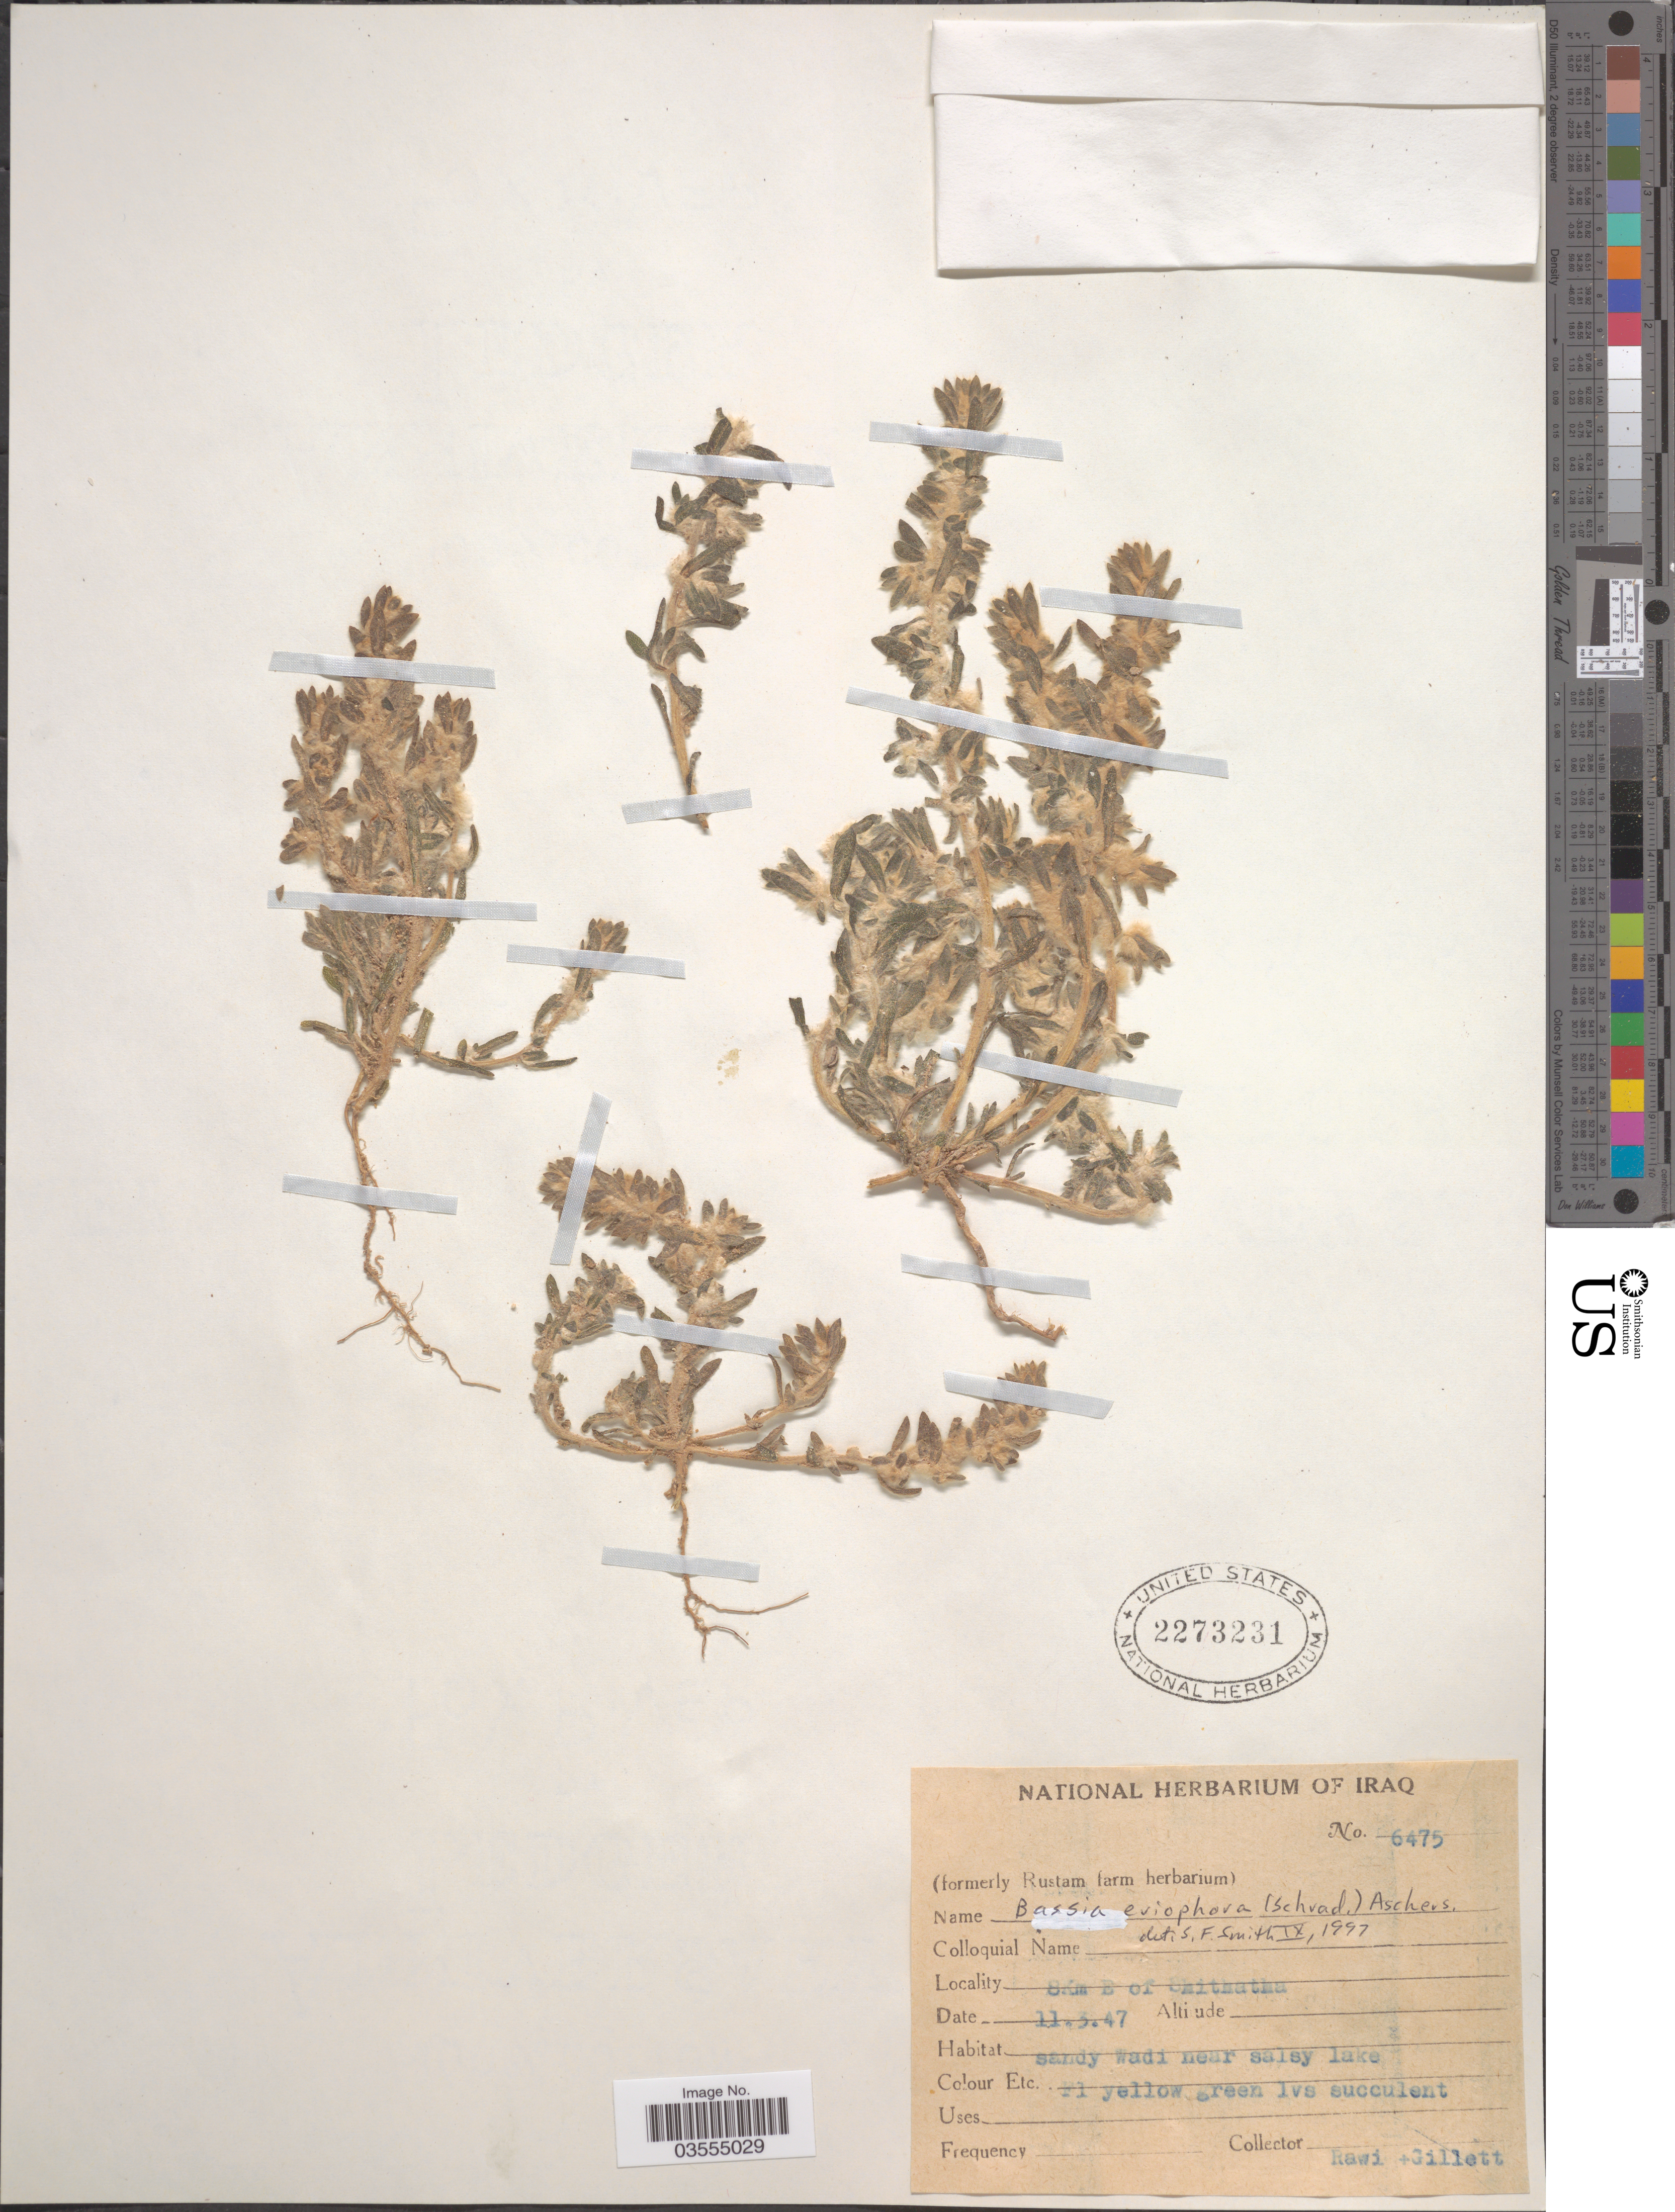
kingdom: Plantae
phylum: Tracheophyta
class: Magnoliopsida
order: Caryophyllales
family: Amaranthaceae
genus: Bassia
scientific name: Bassia eriophora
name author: (Schrad.) Asch.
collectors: -. Rawi & Gillett, --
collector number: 6475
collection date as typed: Transcribed d/m/y: 11/3/47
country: Iraq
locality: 8Km E of Shithatha. Sandy Wadi near salsy lake.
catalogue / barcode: US 2273231